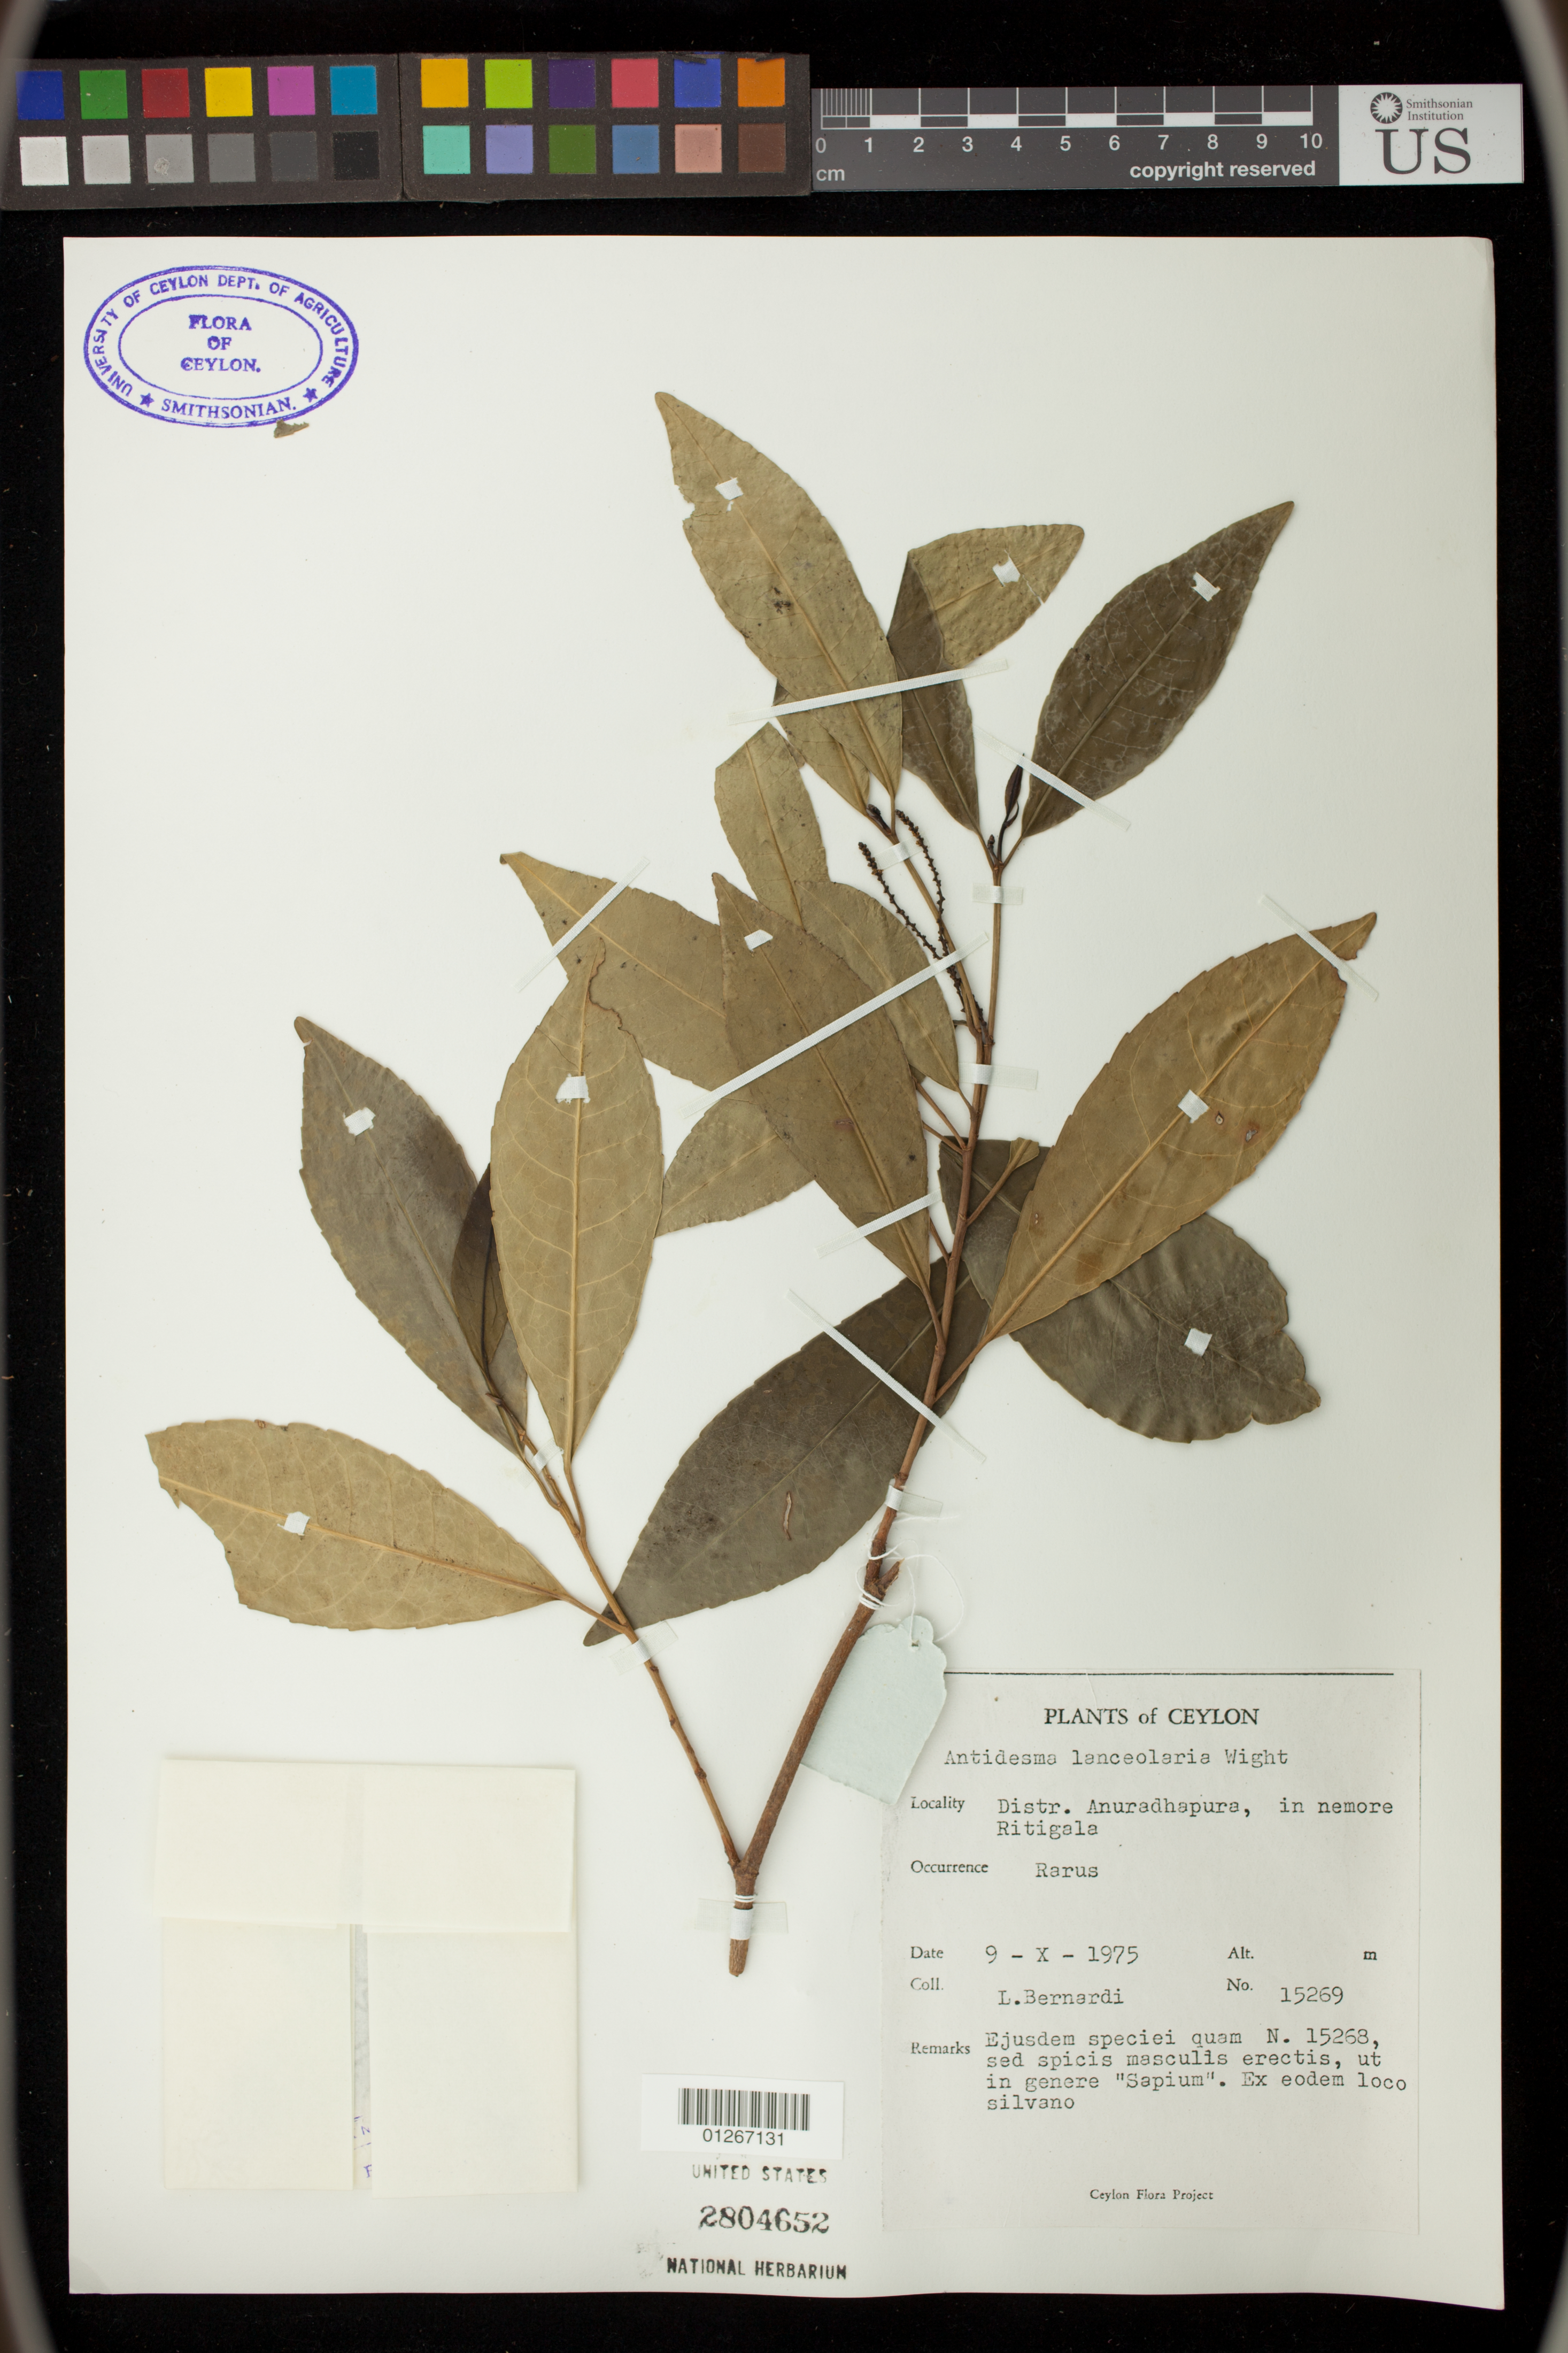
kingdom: Plantae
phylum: Tracheophyta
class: Magnoliopsida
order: Malpighiales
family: Phyllanthaceae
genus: Antidesma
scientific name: Antidesma walkeri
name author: (Tul.) Pax & K. Hoffm.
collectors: L. Bernardi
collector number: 15269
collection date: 1975-10-09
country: Sri Lanka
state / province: North Central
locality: Distr. Anuradhapura, in nemore Ritigala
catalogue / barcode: US 2804652